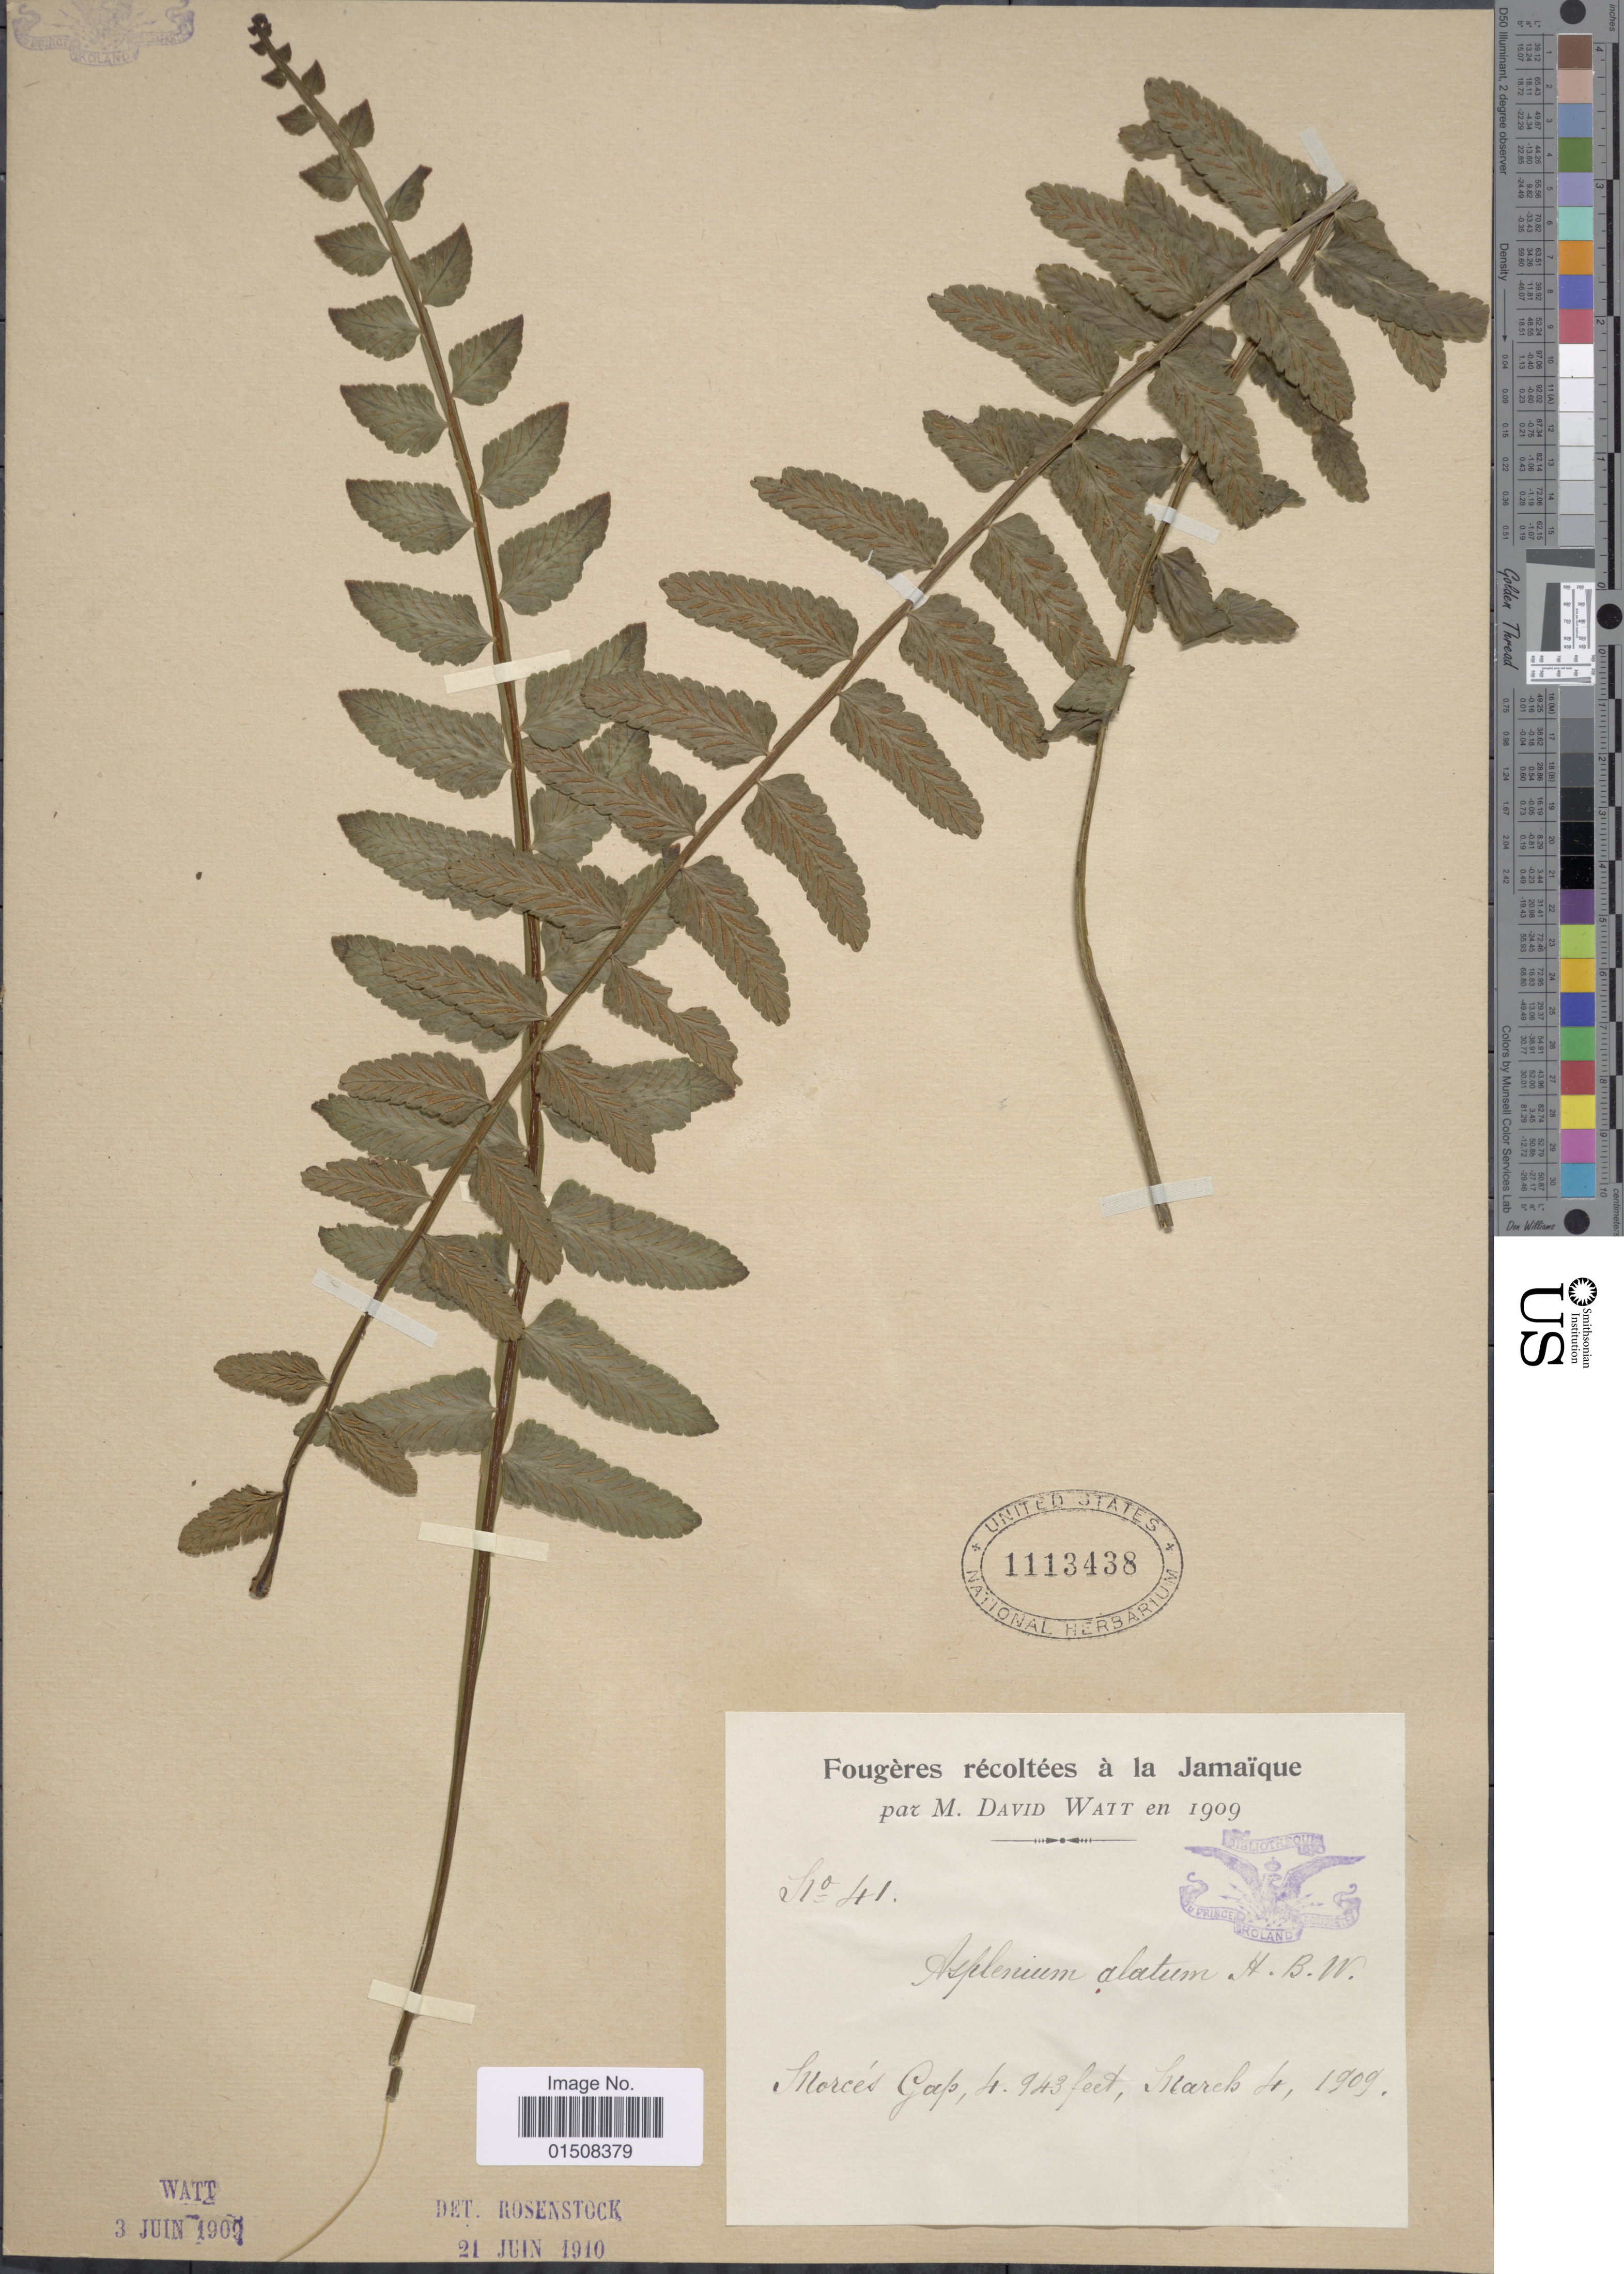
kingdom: Plantae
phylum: Tracheophyta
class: Polypodiopsida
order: Polypodiales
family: Aspleniaceae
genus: Asplenium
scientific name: Asplenium alatum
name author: Humb. & Bonpl. ex Willd.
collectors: M. Watt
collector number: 41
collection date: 1909-03-04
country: Jamaica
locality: Morces Gap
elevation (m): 1507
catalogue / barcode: US 1113438